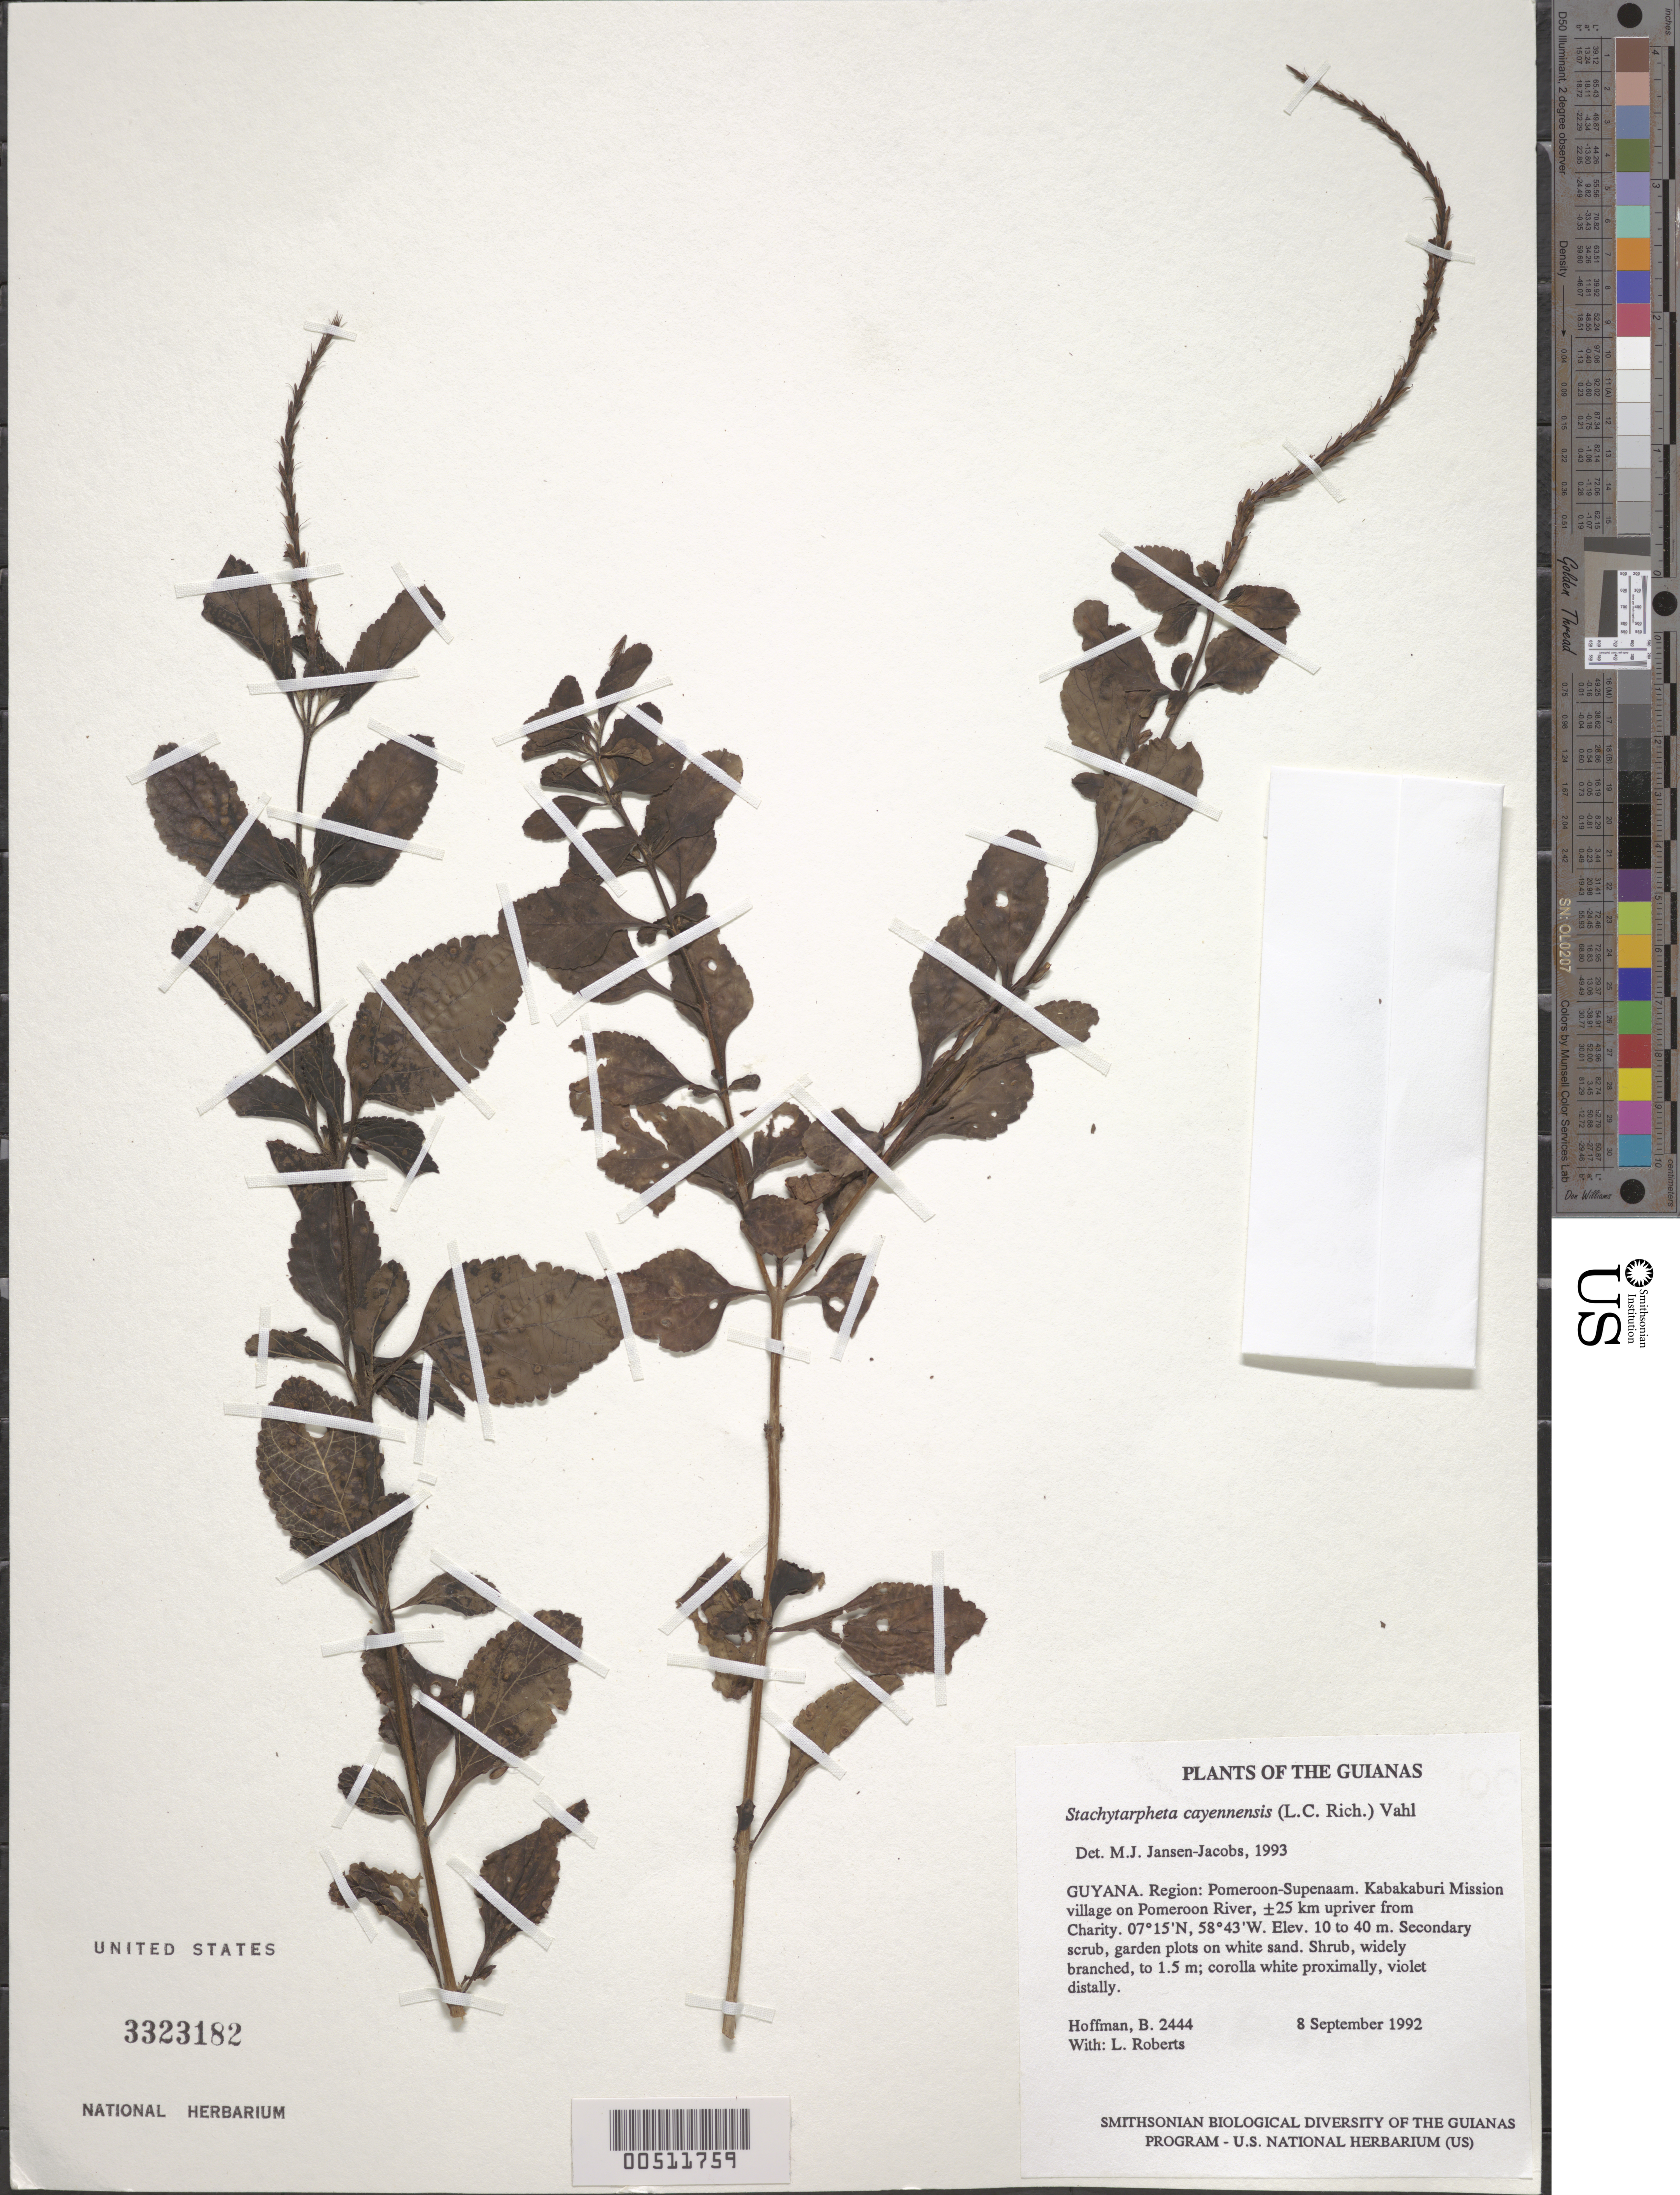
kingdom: Plantae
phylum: Tracheophyta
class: Magnoliopsida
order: Lamiales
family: Verbenaceae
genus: Stachytarpheta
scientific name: Stachytarpheta cayennensis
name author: (Rich.) Vahl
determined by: Jansen-Jacobs, M. J., (U), Nationaal Herbarium Nederland, Utrecht University branch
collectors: B. Hoffman & L. Roberts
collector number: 2444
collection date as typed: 8 September 1992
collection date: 1992-09-08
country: Guyana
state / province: Pomeroon-Supenaam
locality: Kabakaburi Mission village on Pomeroon River, ±25 km upriver from Charity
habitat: Secondary scrub, garden plots on white sand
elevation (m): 10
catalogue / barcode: US 3323182